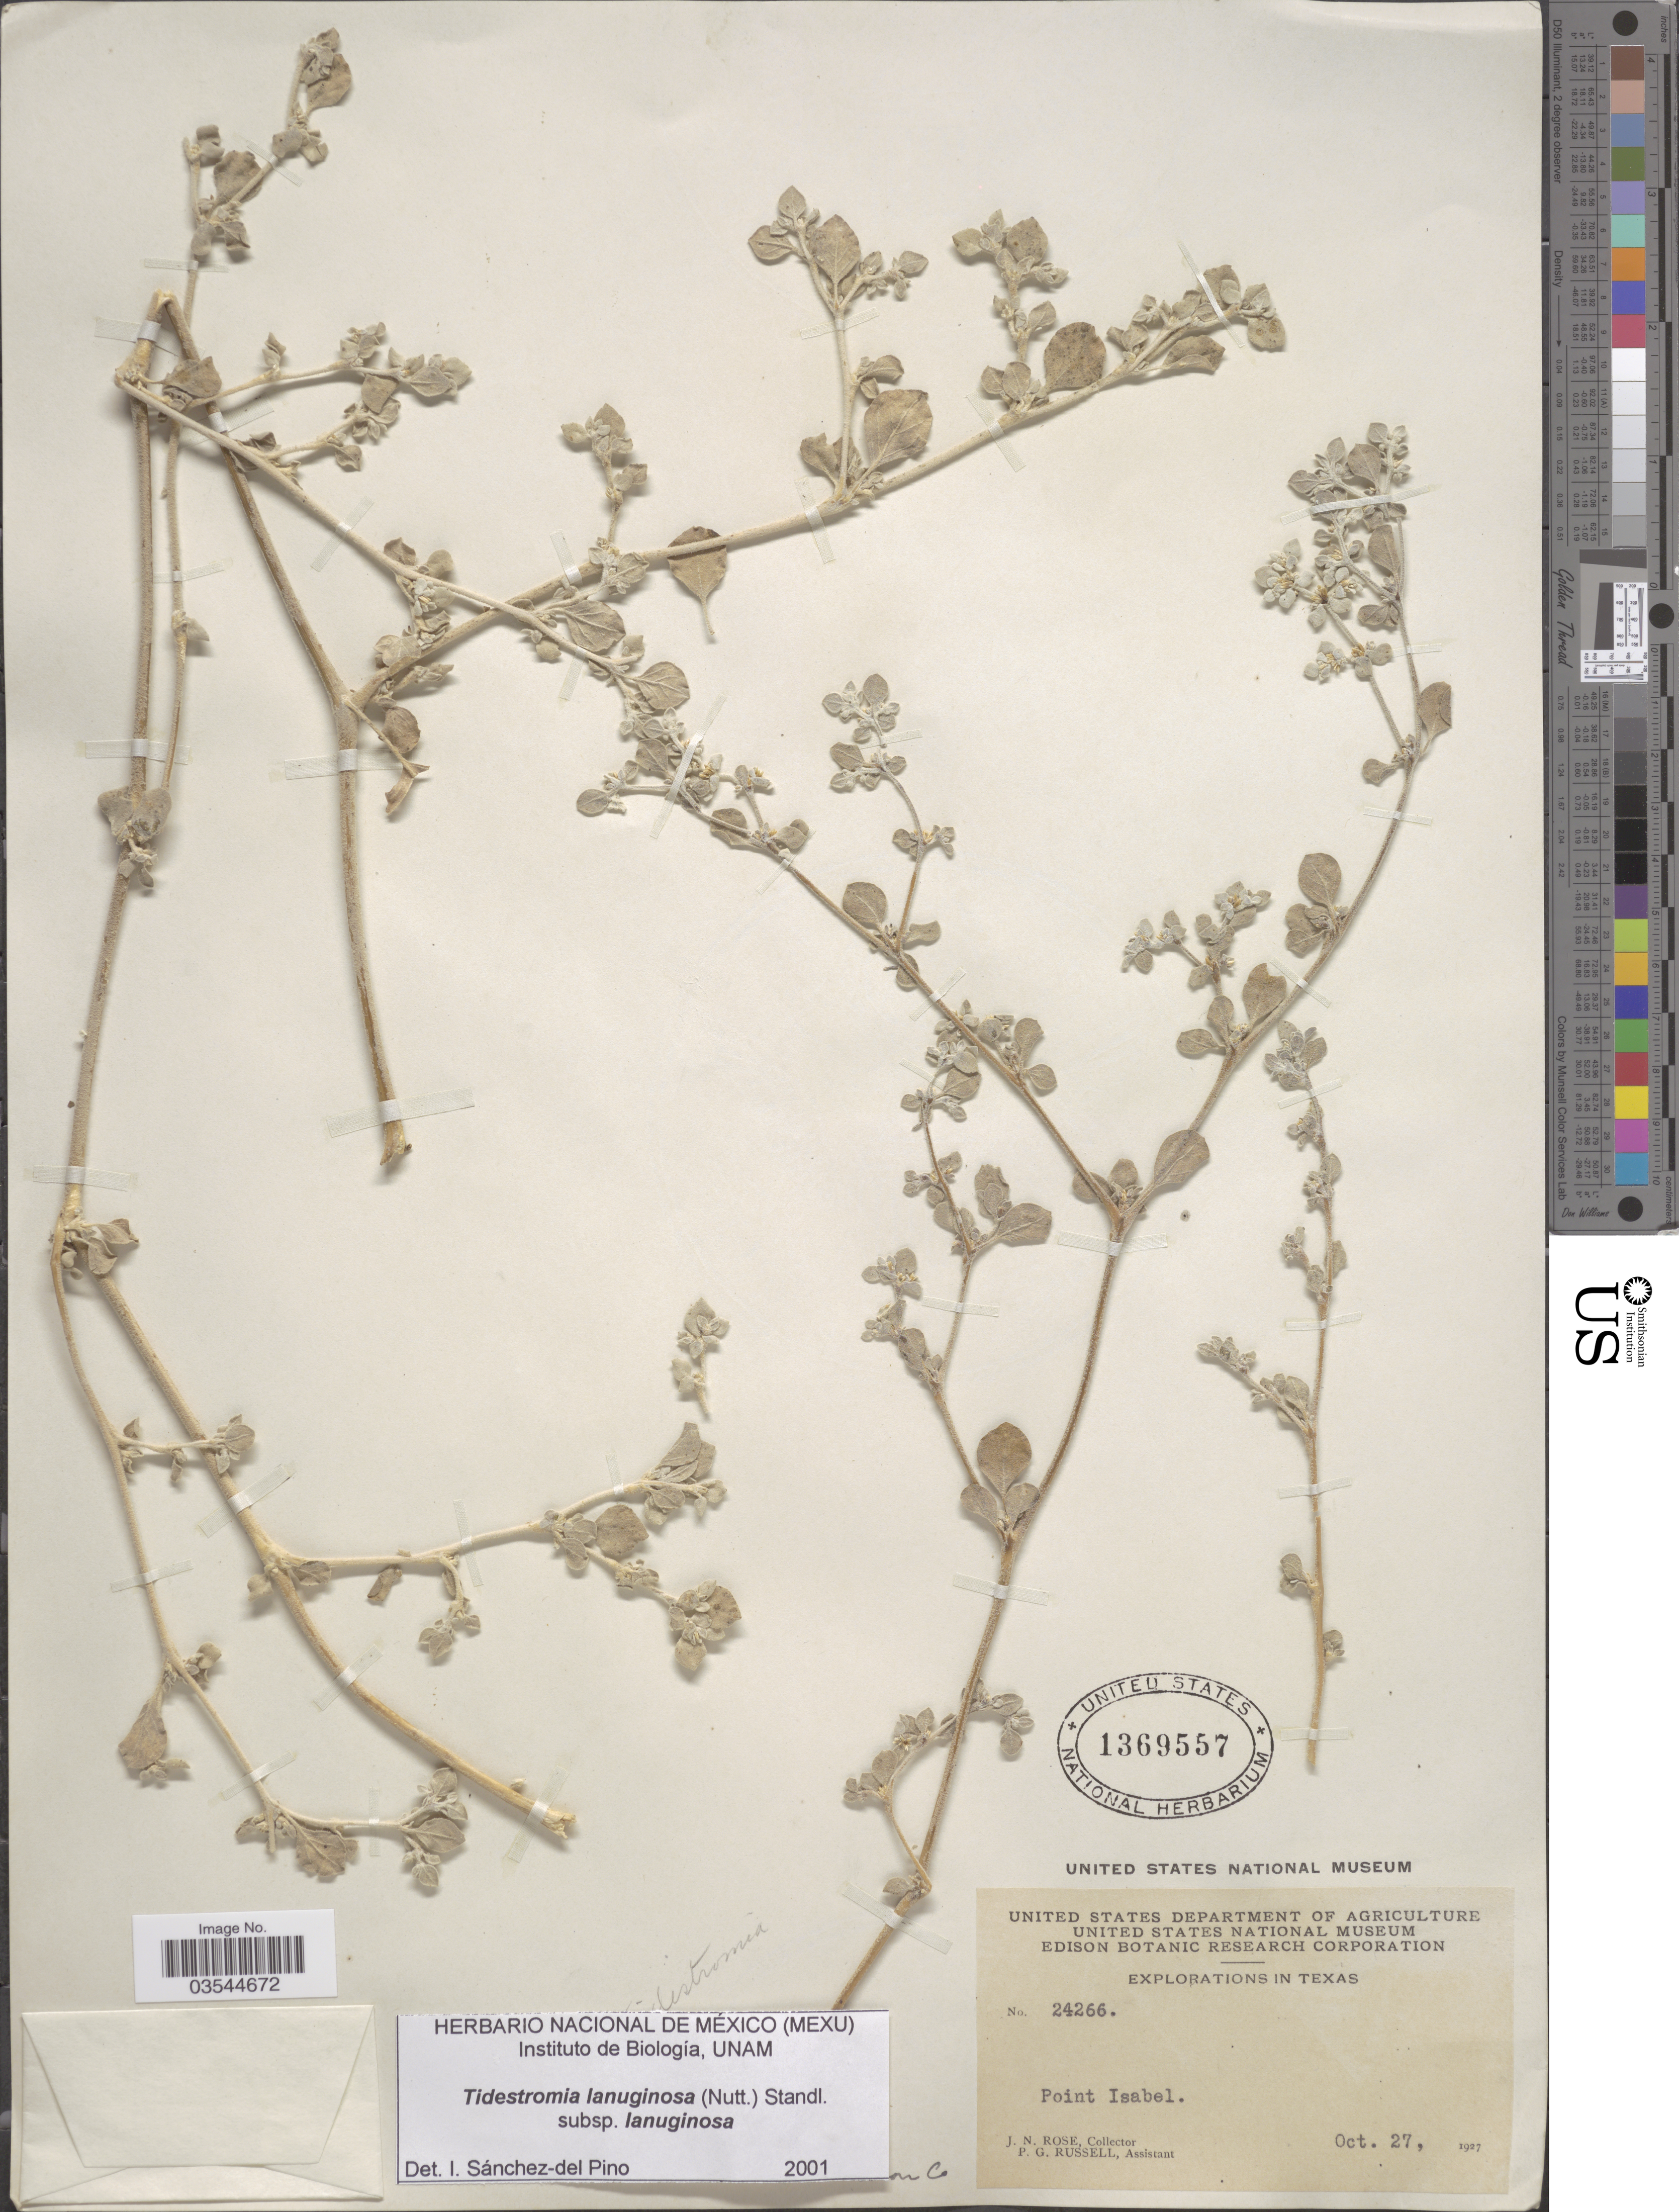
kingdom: Plantae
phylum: Tracheophyta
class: Magnoliopsida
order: Caryophyllales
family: Amaranthaceae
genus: Tidestromia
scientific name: Tidestromia lanuginosa subsp. lanuginosa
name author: (Nutt.) Standl.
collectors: J. N. Rose & P. G. Russell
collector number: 24266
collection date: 1927-10-27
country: United States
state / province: Texas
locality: Point Isabel.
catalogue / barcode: US 1369557